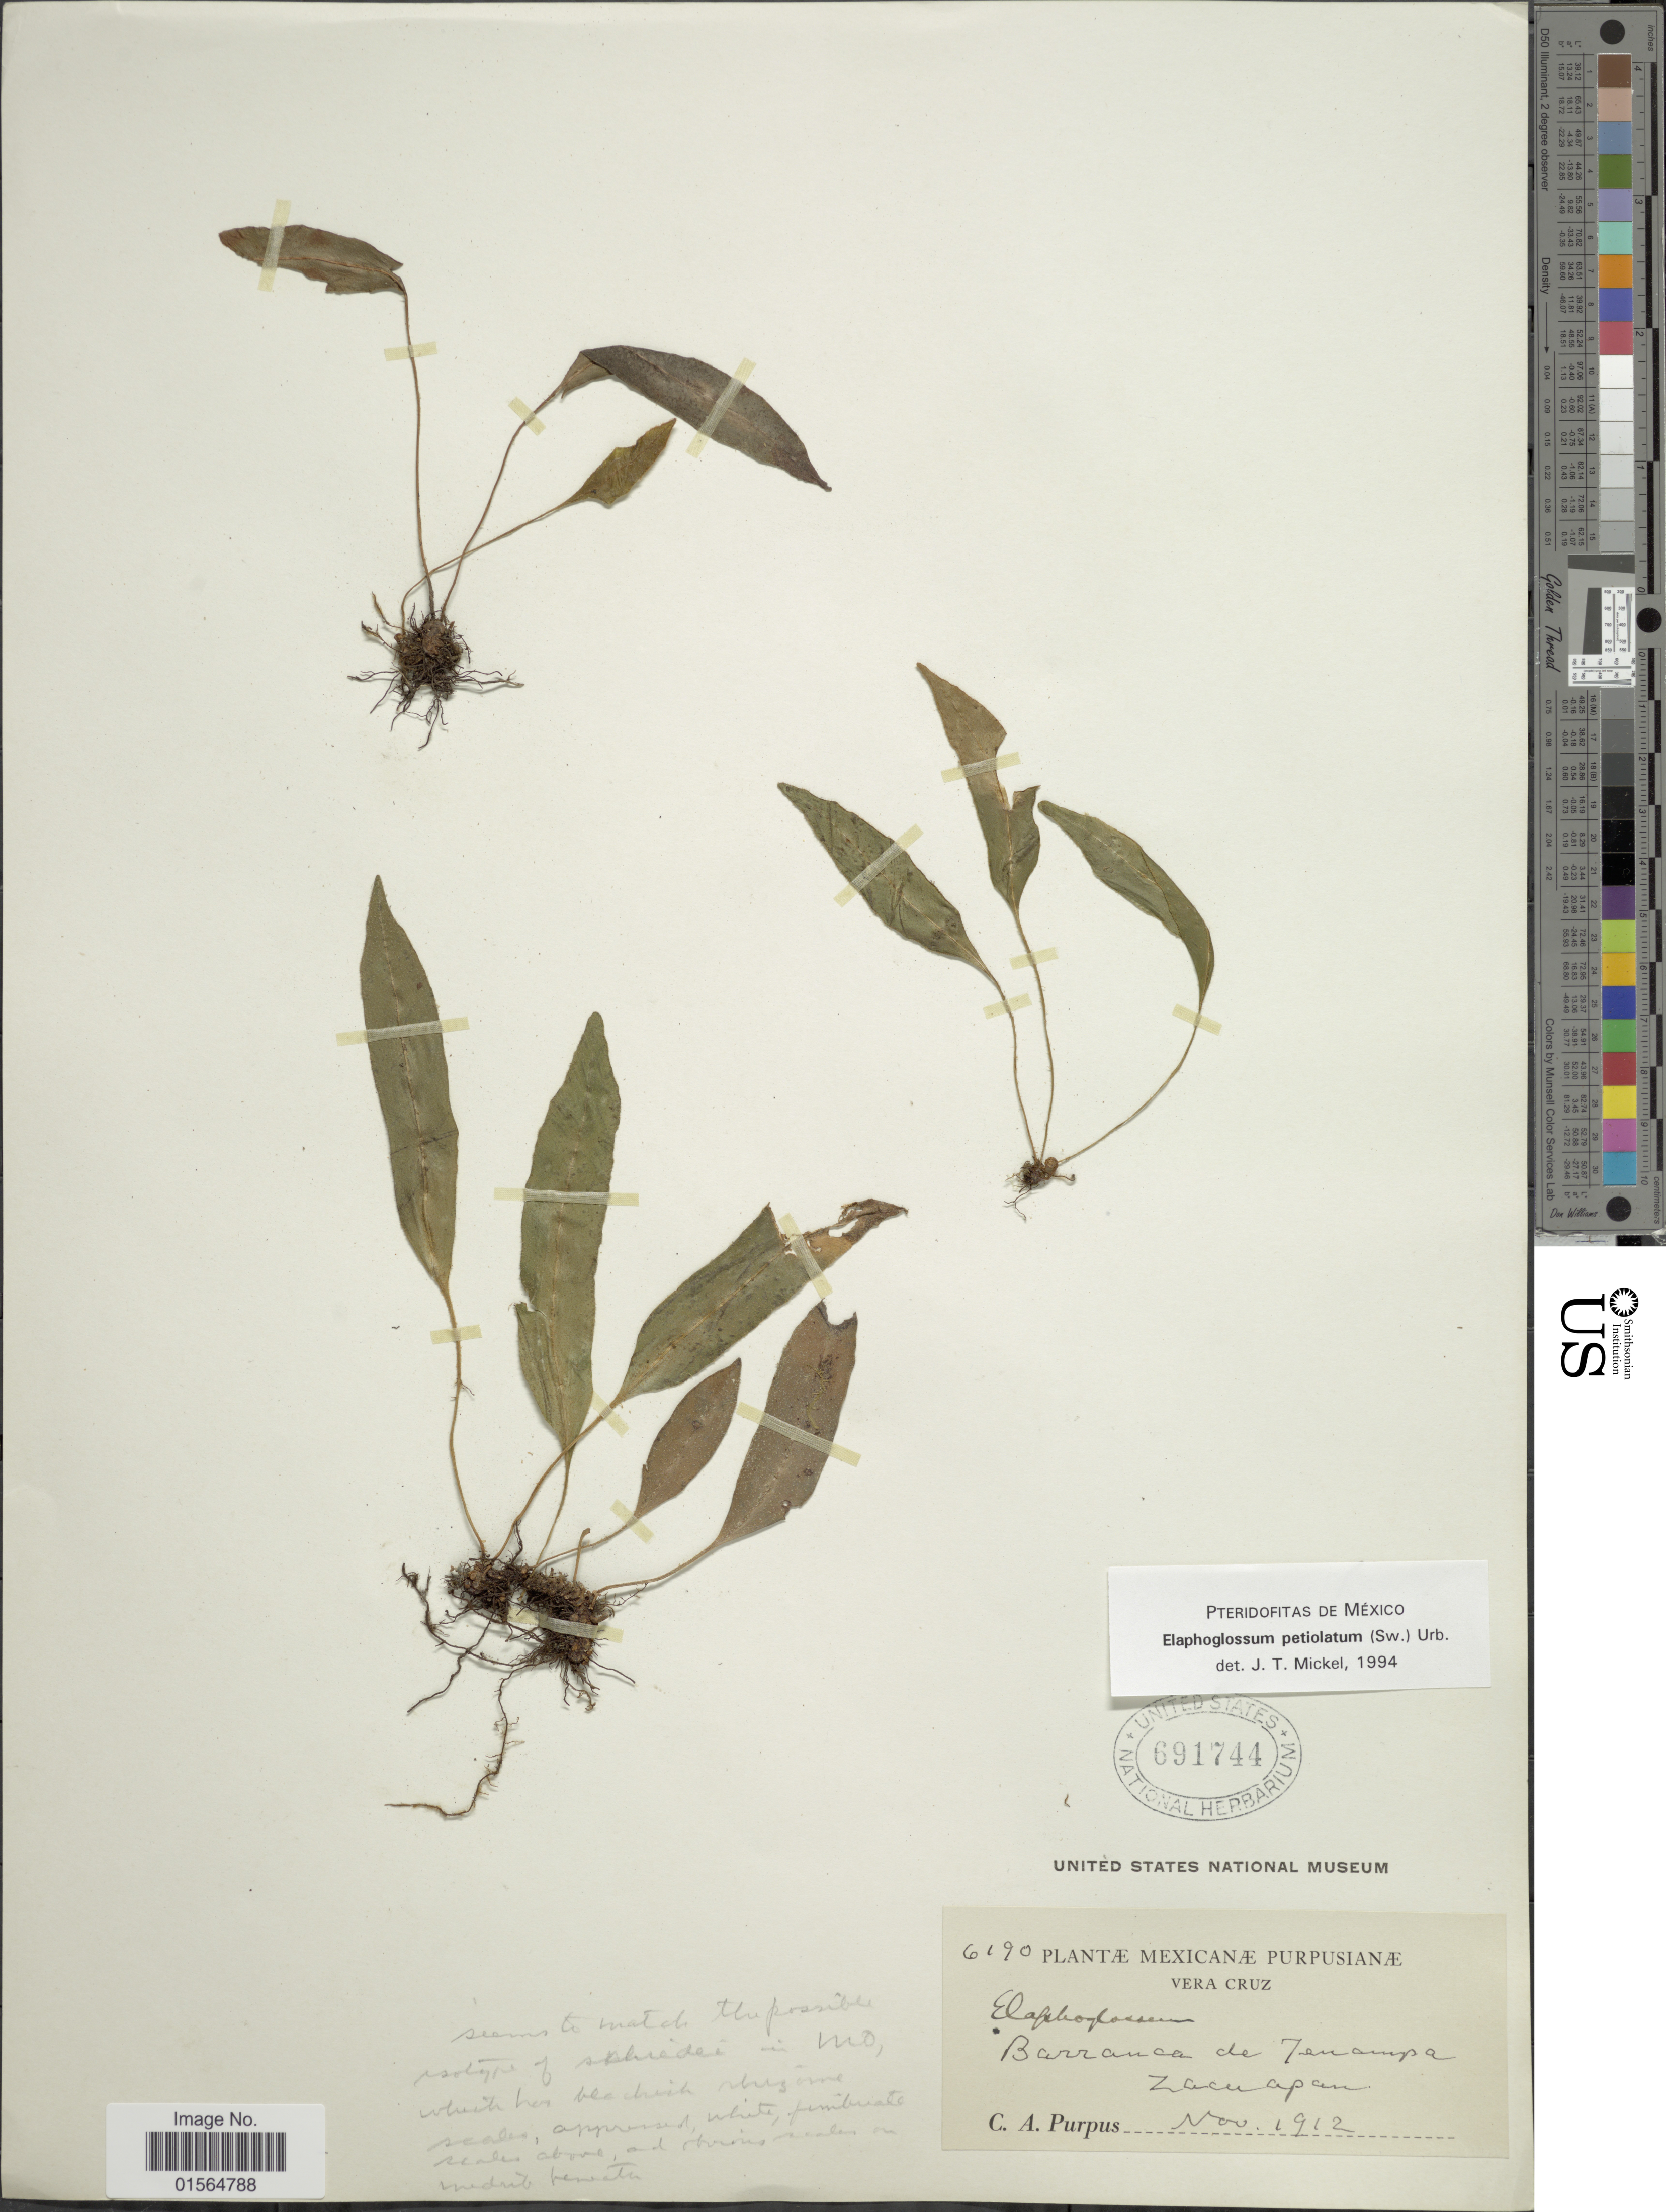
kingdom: Plantae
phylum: Tracheophyta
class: Polypodiopsida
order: Polypodiales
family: Dryopteridaceae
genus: Elaphoglossum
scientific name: Elaphoglossum petiolatum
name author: (Sw.) Urb.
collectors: C. A. Purpus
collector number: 6190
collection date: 1912-11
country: Mexico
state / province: Veracruz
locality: Barranca de Tenampa Zacuapan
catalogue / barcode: US 691744